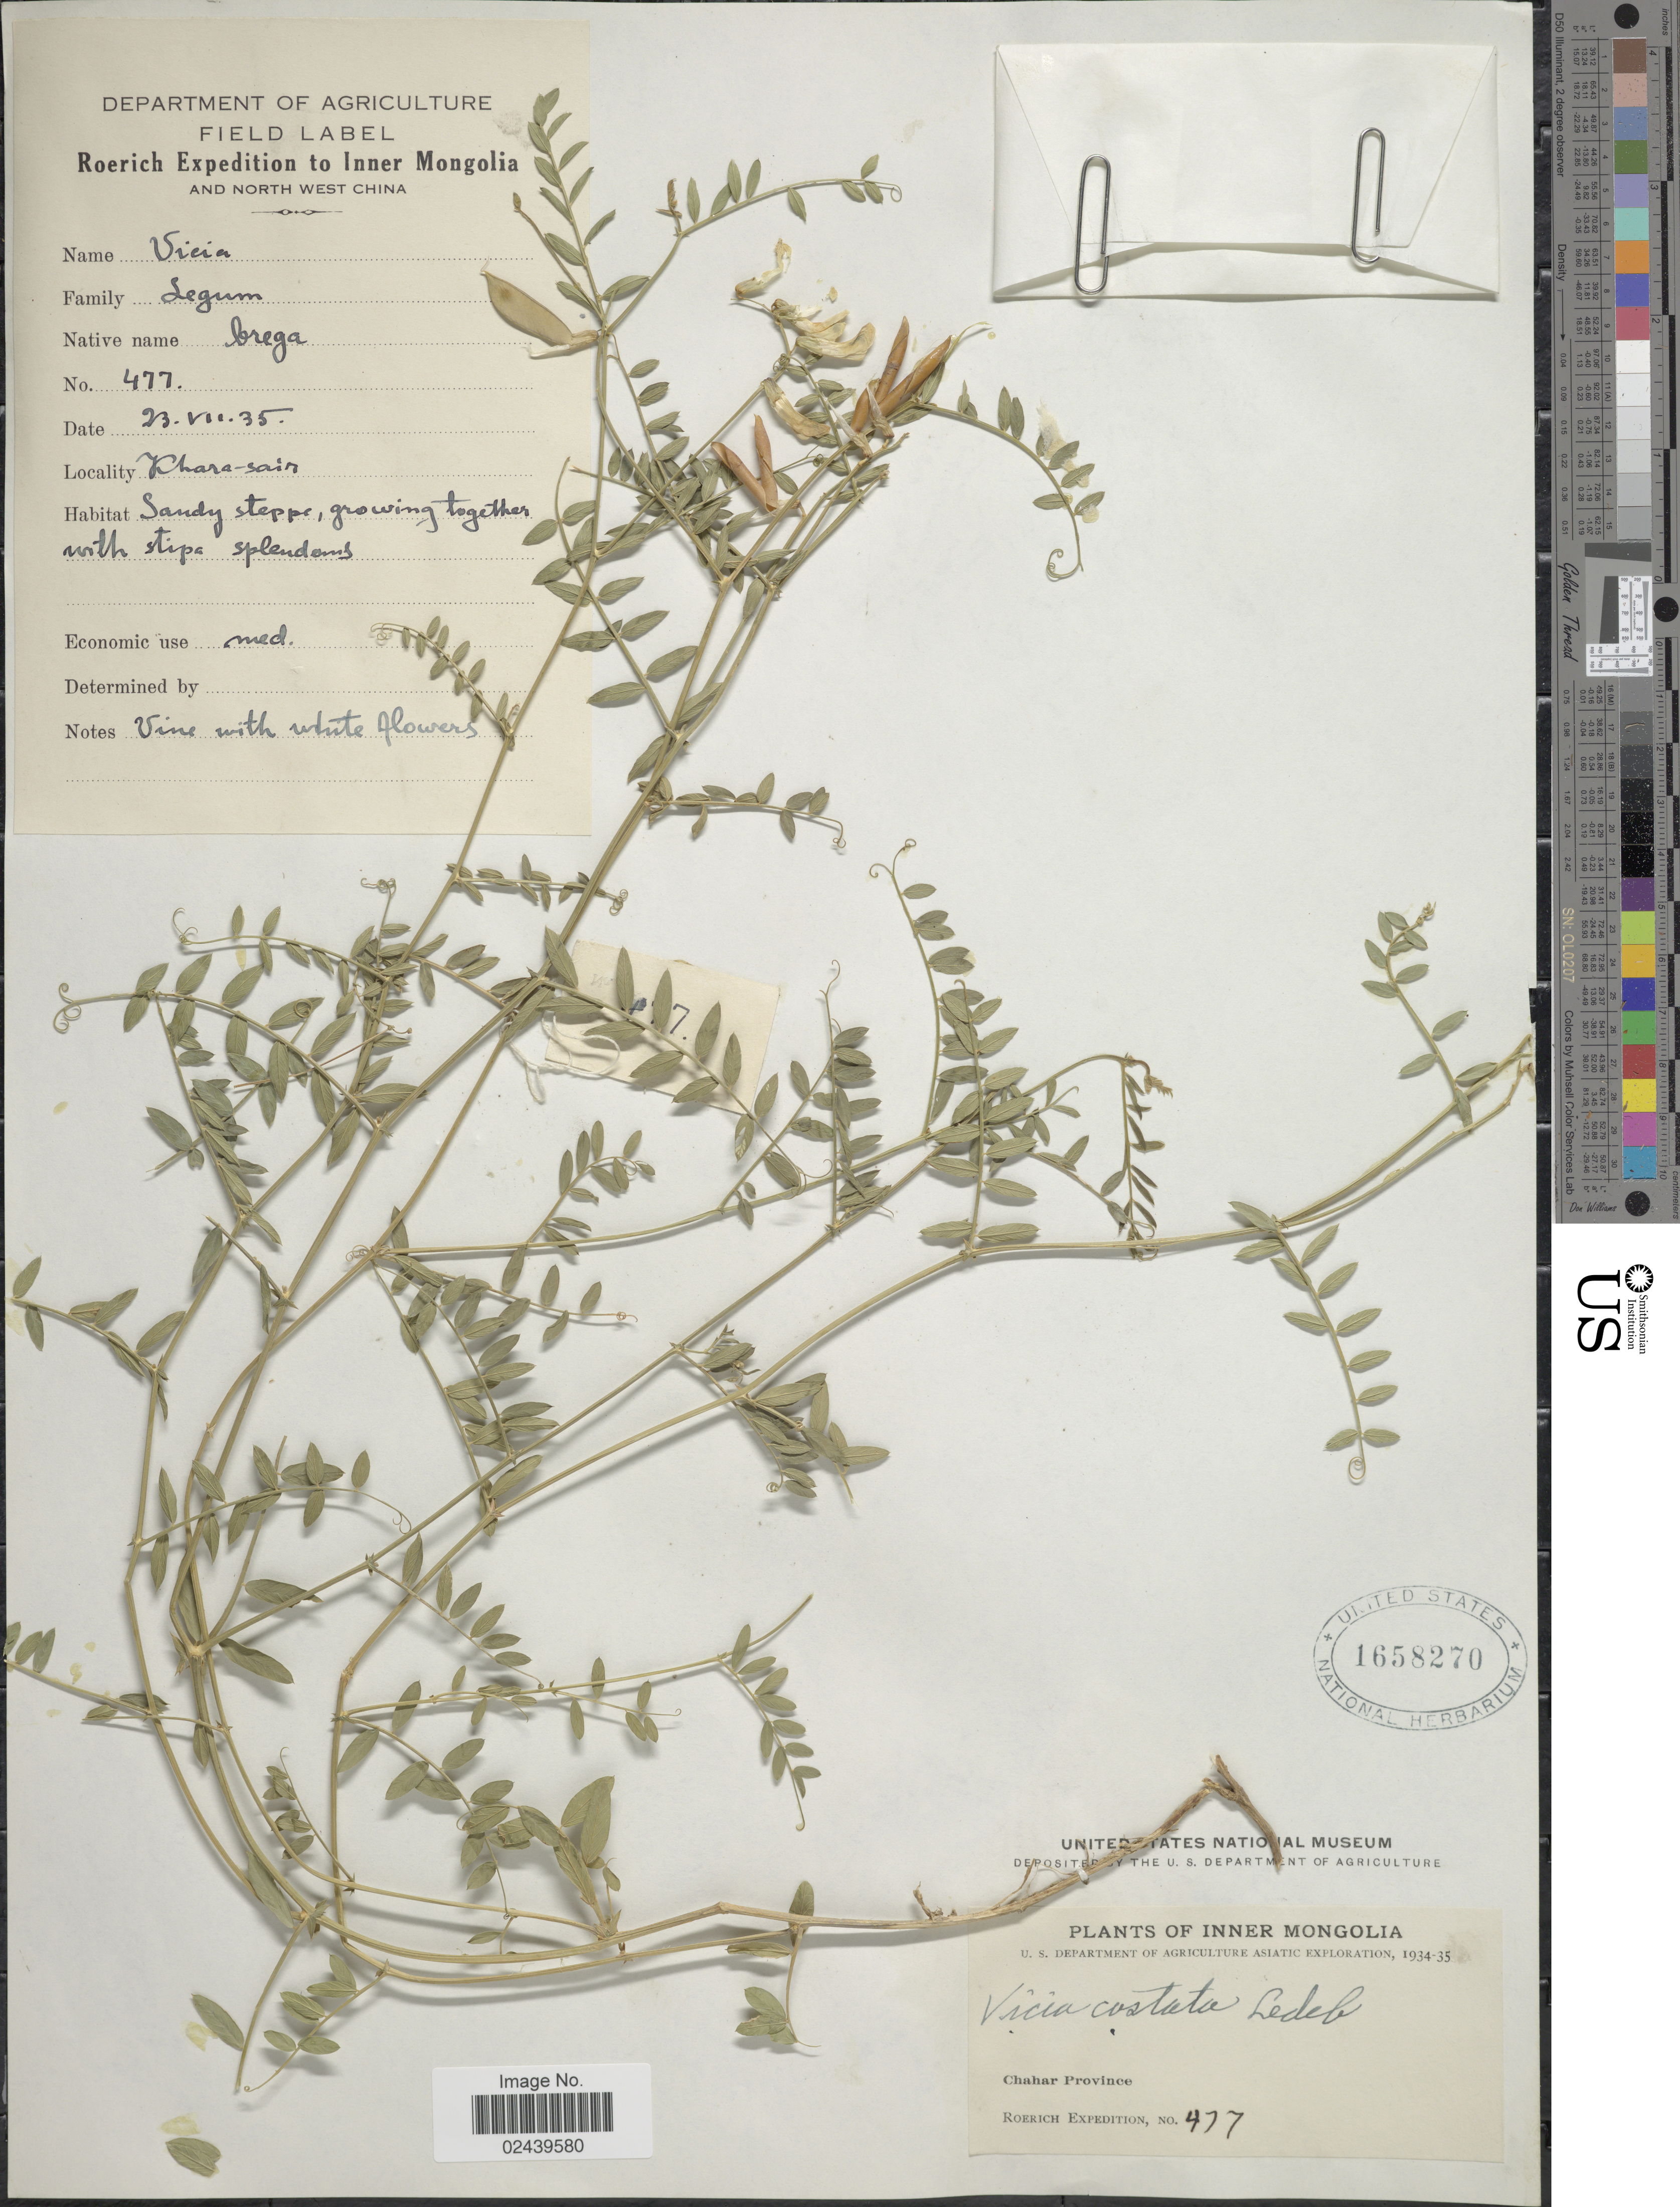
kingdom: Plantae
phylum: Tracheophyta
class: Magnoliopsida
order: Fabales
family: Fabaceae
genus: Vicia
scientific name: Vicia costata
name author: Ledeb.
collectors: Roerich Expedition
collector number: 477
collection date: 1935-07-23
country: China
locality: Inner Mongolia and north west China. Chahar Province, Khara-sair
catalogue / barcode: US 1658270